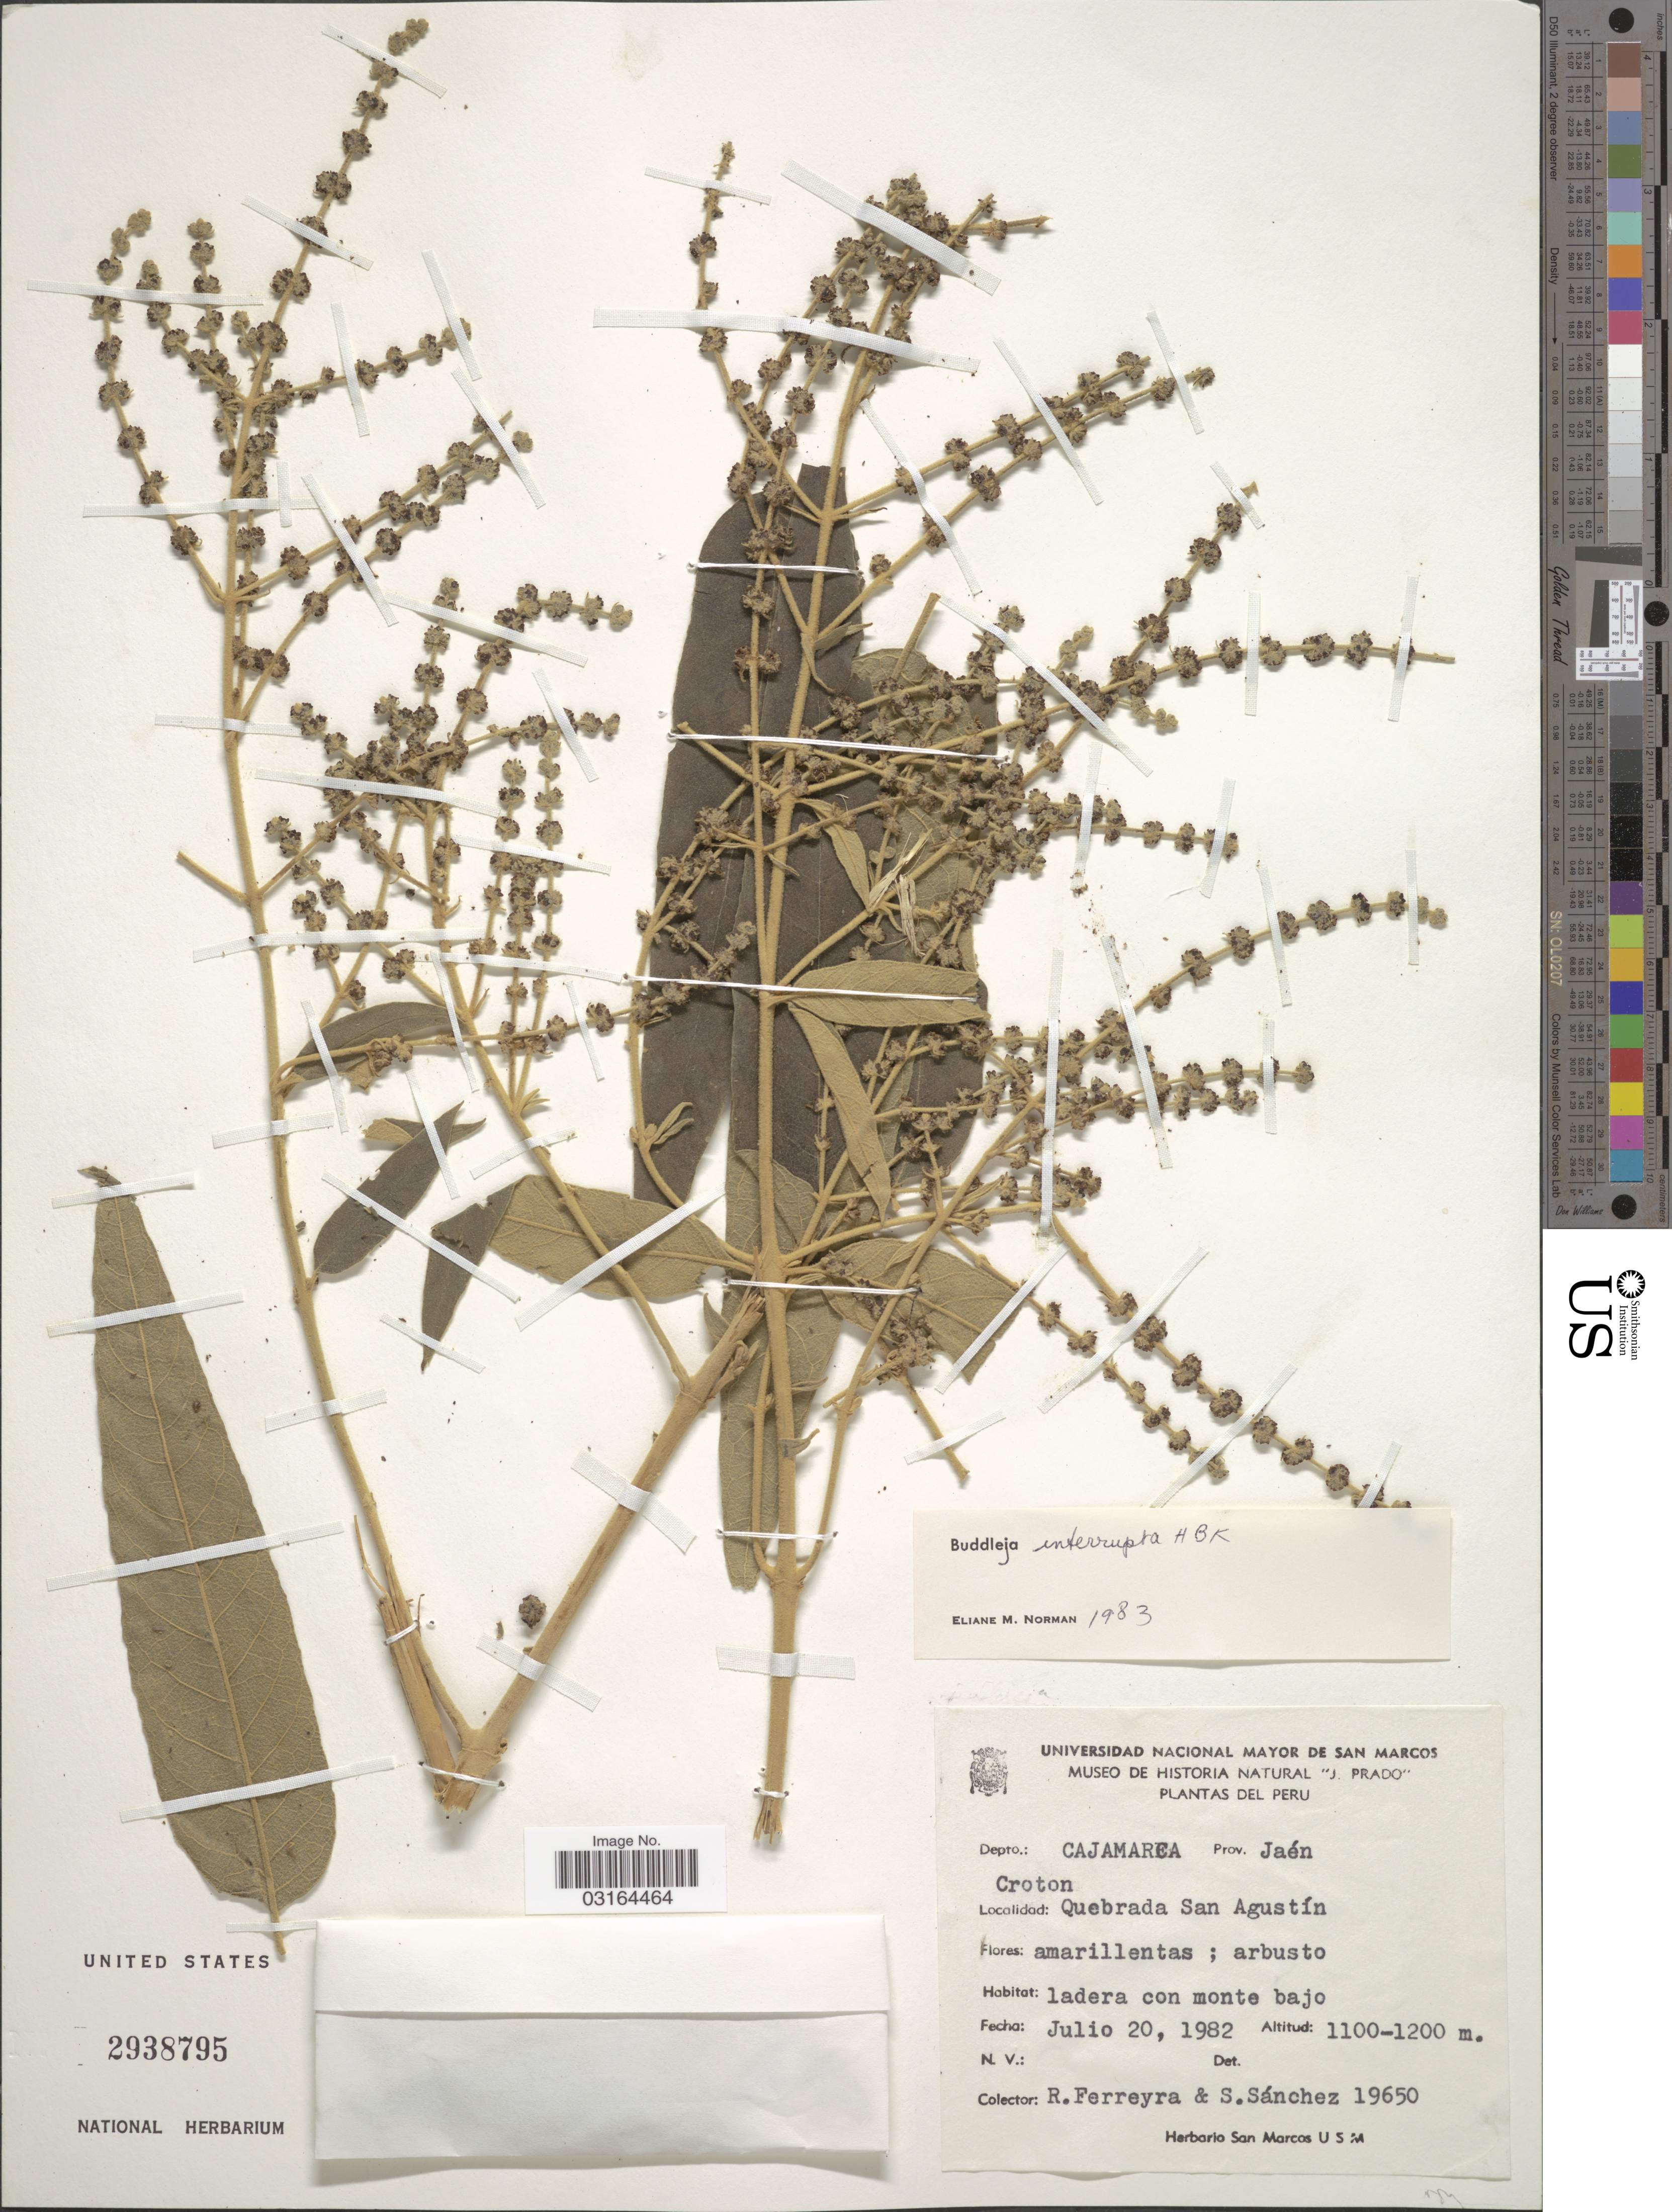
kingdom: Plantae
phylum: Tracheophyta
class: Magnoliopsida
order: Lamiales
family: Scrophulariaceae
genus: Buddleja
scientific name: Buddleja interrupta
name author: Kunth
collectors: R. A. Ferreyra & S. Sanchez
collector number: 19650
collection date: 1982-07-20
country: Peru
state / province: Cajamarca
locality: Depto.: Cajamarca. Prov. Jaén. Quebrada San Agustín.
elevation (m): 1100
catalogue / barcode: US 2938795